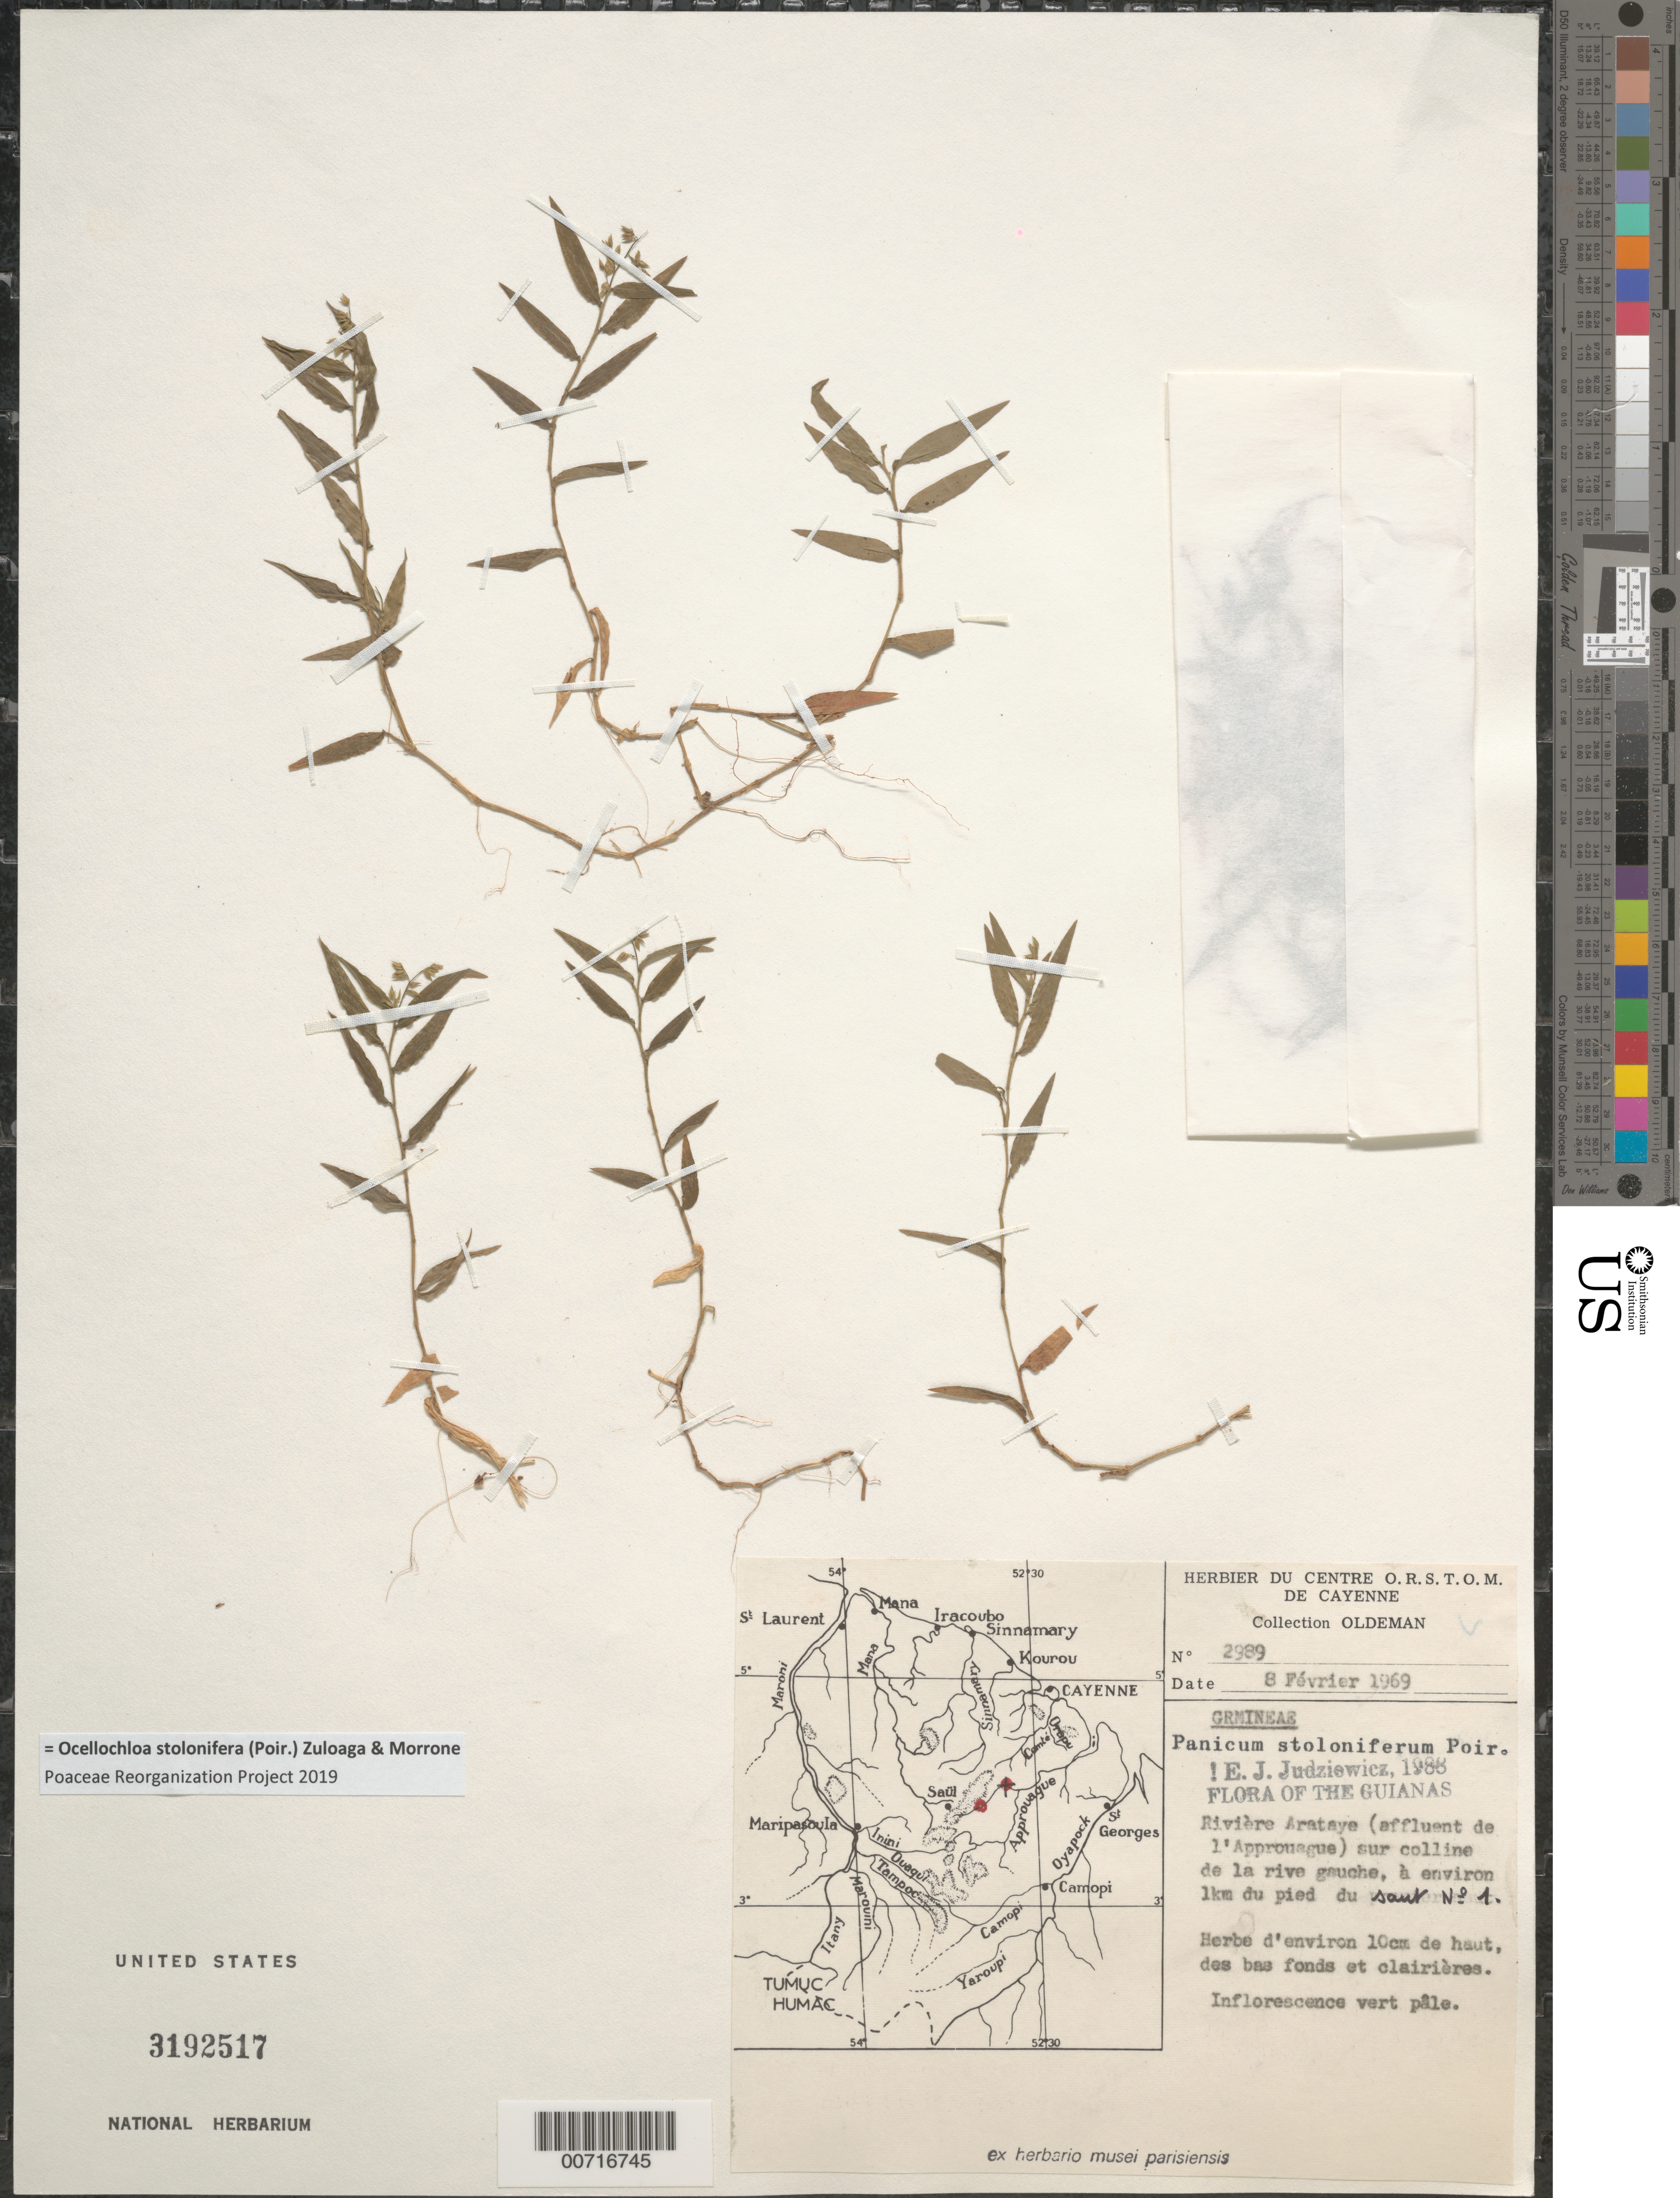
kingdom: Plantae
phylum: Tracheophyta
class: Liliopsida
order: Poales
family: Poaceae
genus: Panicum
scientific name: Panicum stoloniferum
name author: Poir.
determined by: Judziewicz, E. J.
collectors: R. Oldeman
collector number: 2989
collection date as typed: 8-Feb-69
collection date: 1969-02-08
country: French Guiana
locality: Rivière Arataye (affluent de l'Approuague), à environ 1 km du pied du saut No. 4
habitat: Sur colline de la rive gauche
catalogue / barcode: US 3192517